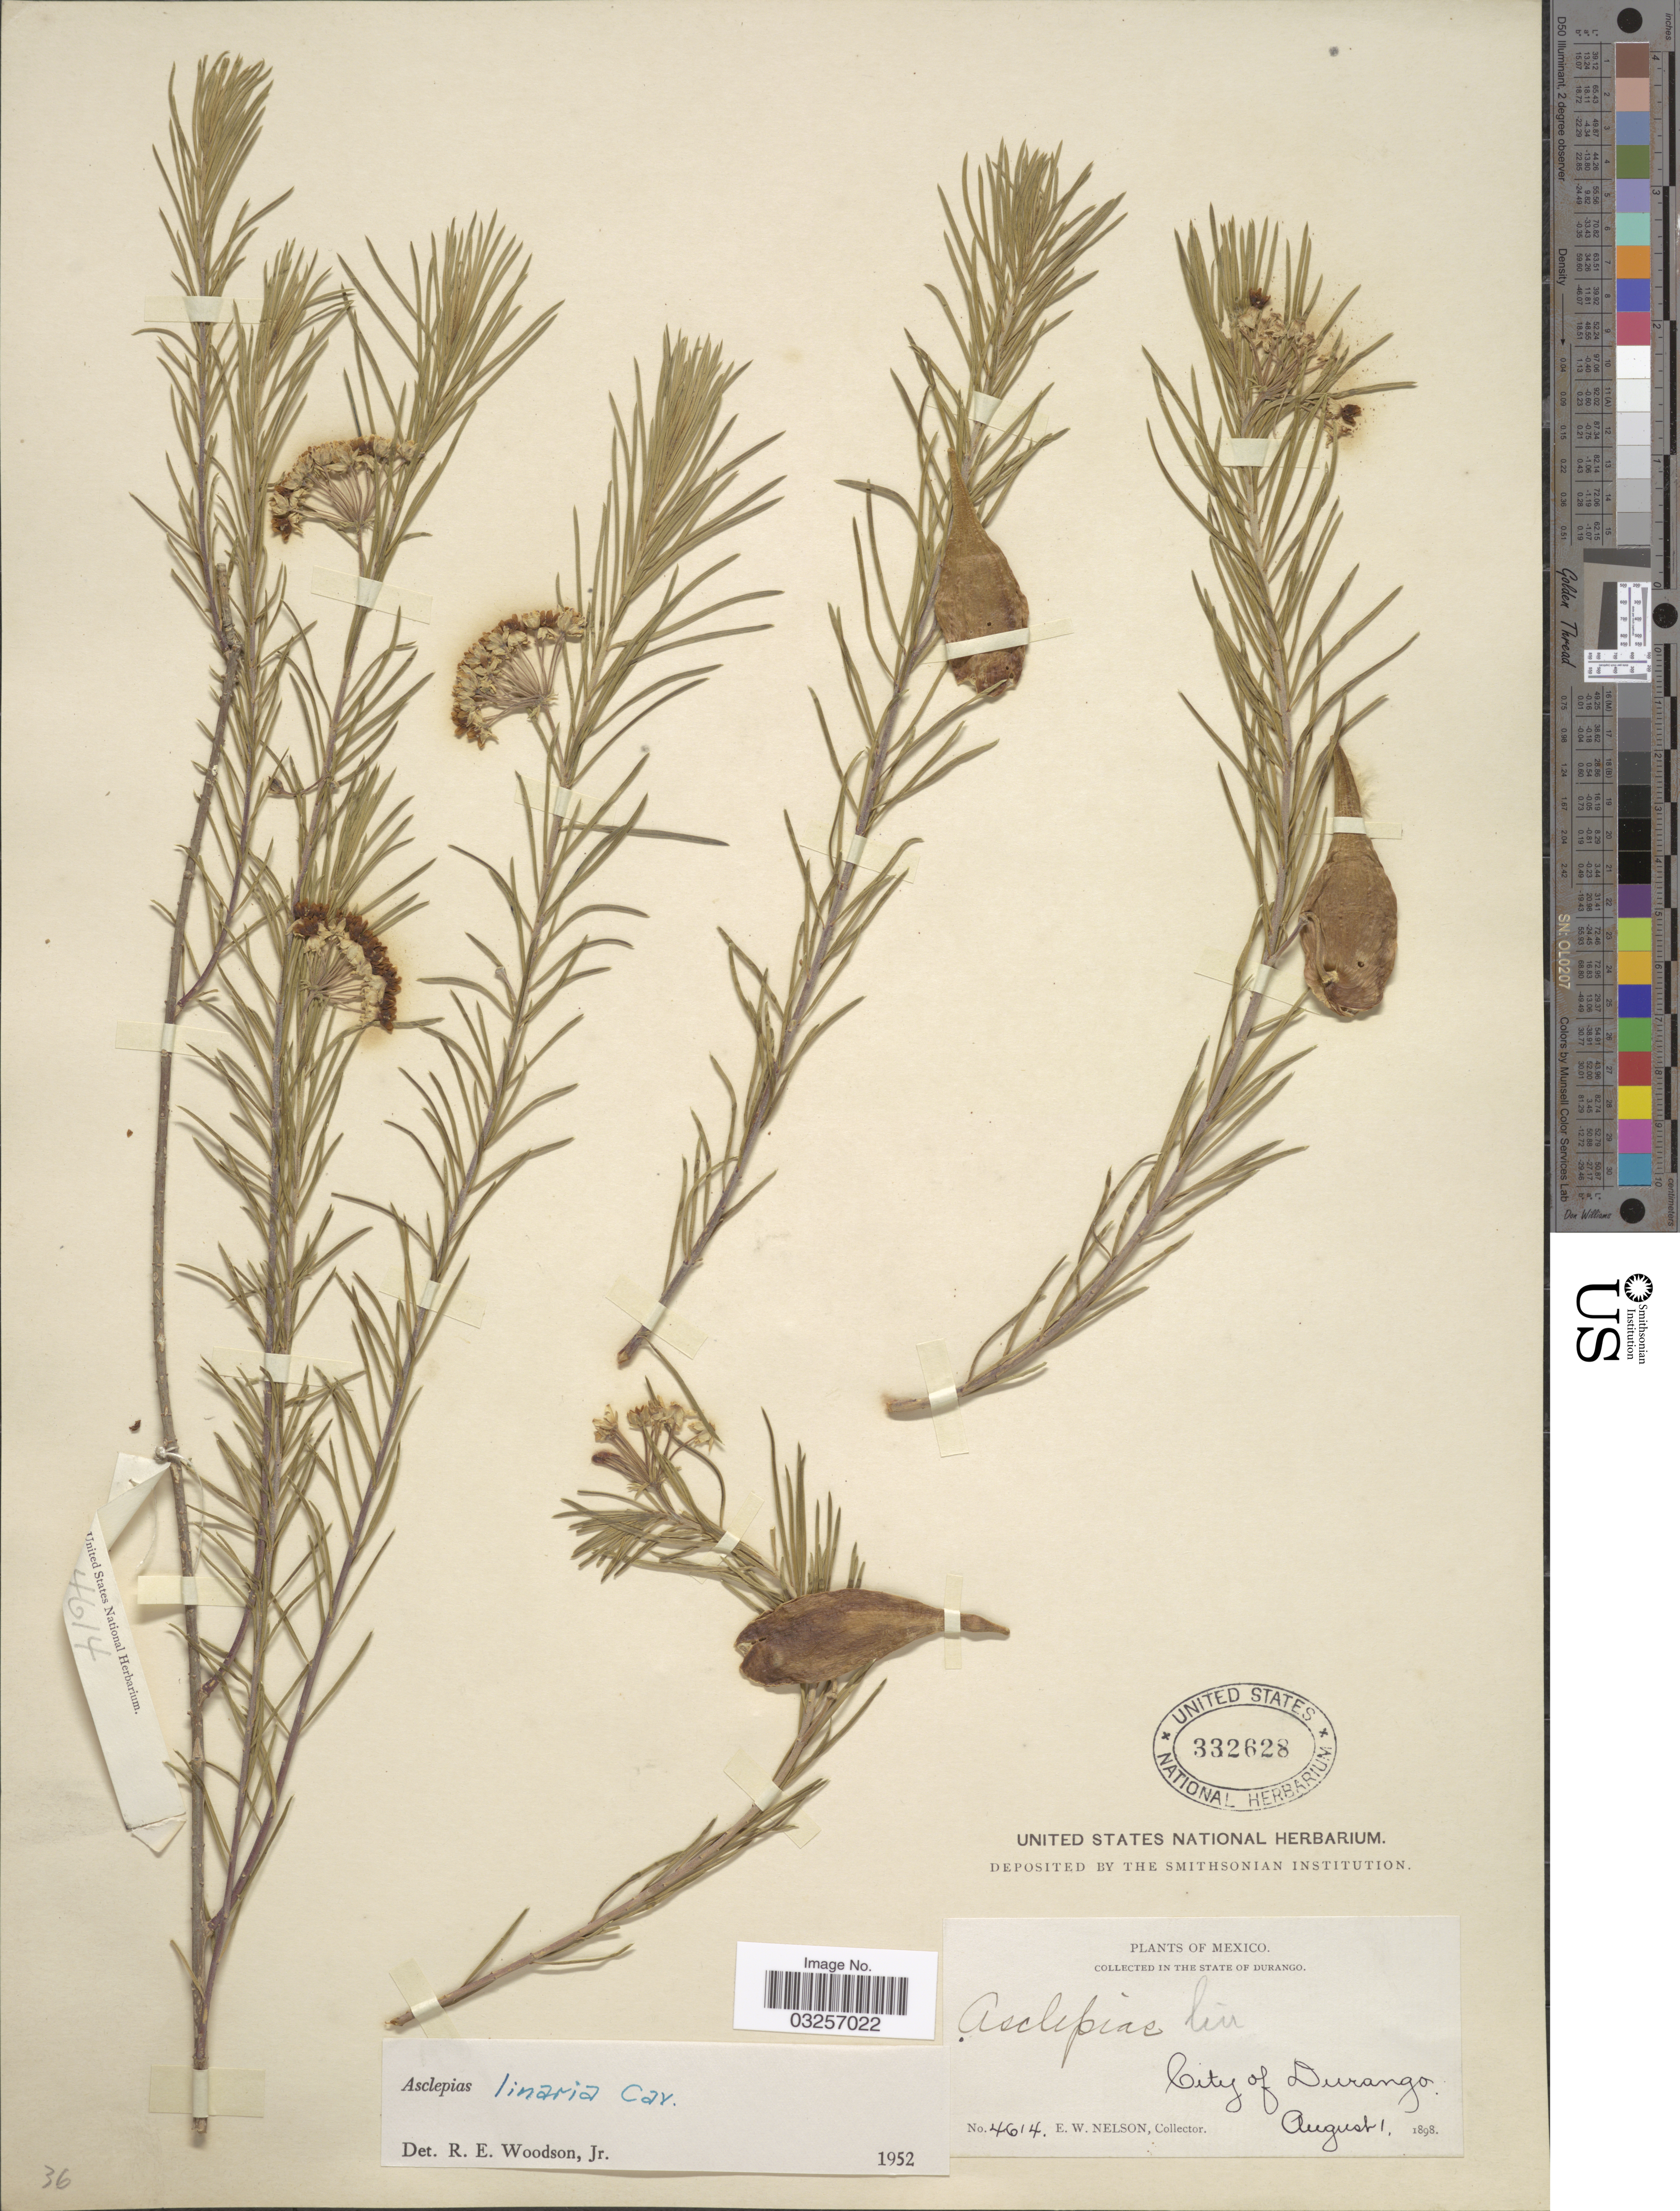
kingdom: Plantae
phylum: Tracheophyta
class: Magnoliopsida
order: Gentianales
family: Apocynaceae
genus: Asclepias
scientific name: Asclepias linaria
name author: Cav.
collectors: E. W. Nelson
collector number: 4614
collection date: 1898-08-01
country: Mexico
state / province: Durango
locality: City of Durango.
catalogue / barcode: US 332628